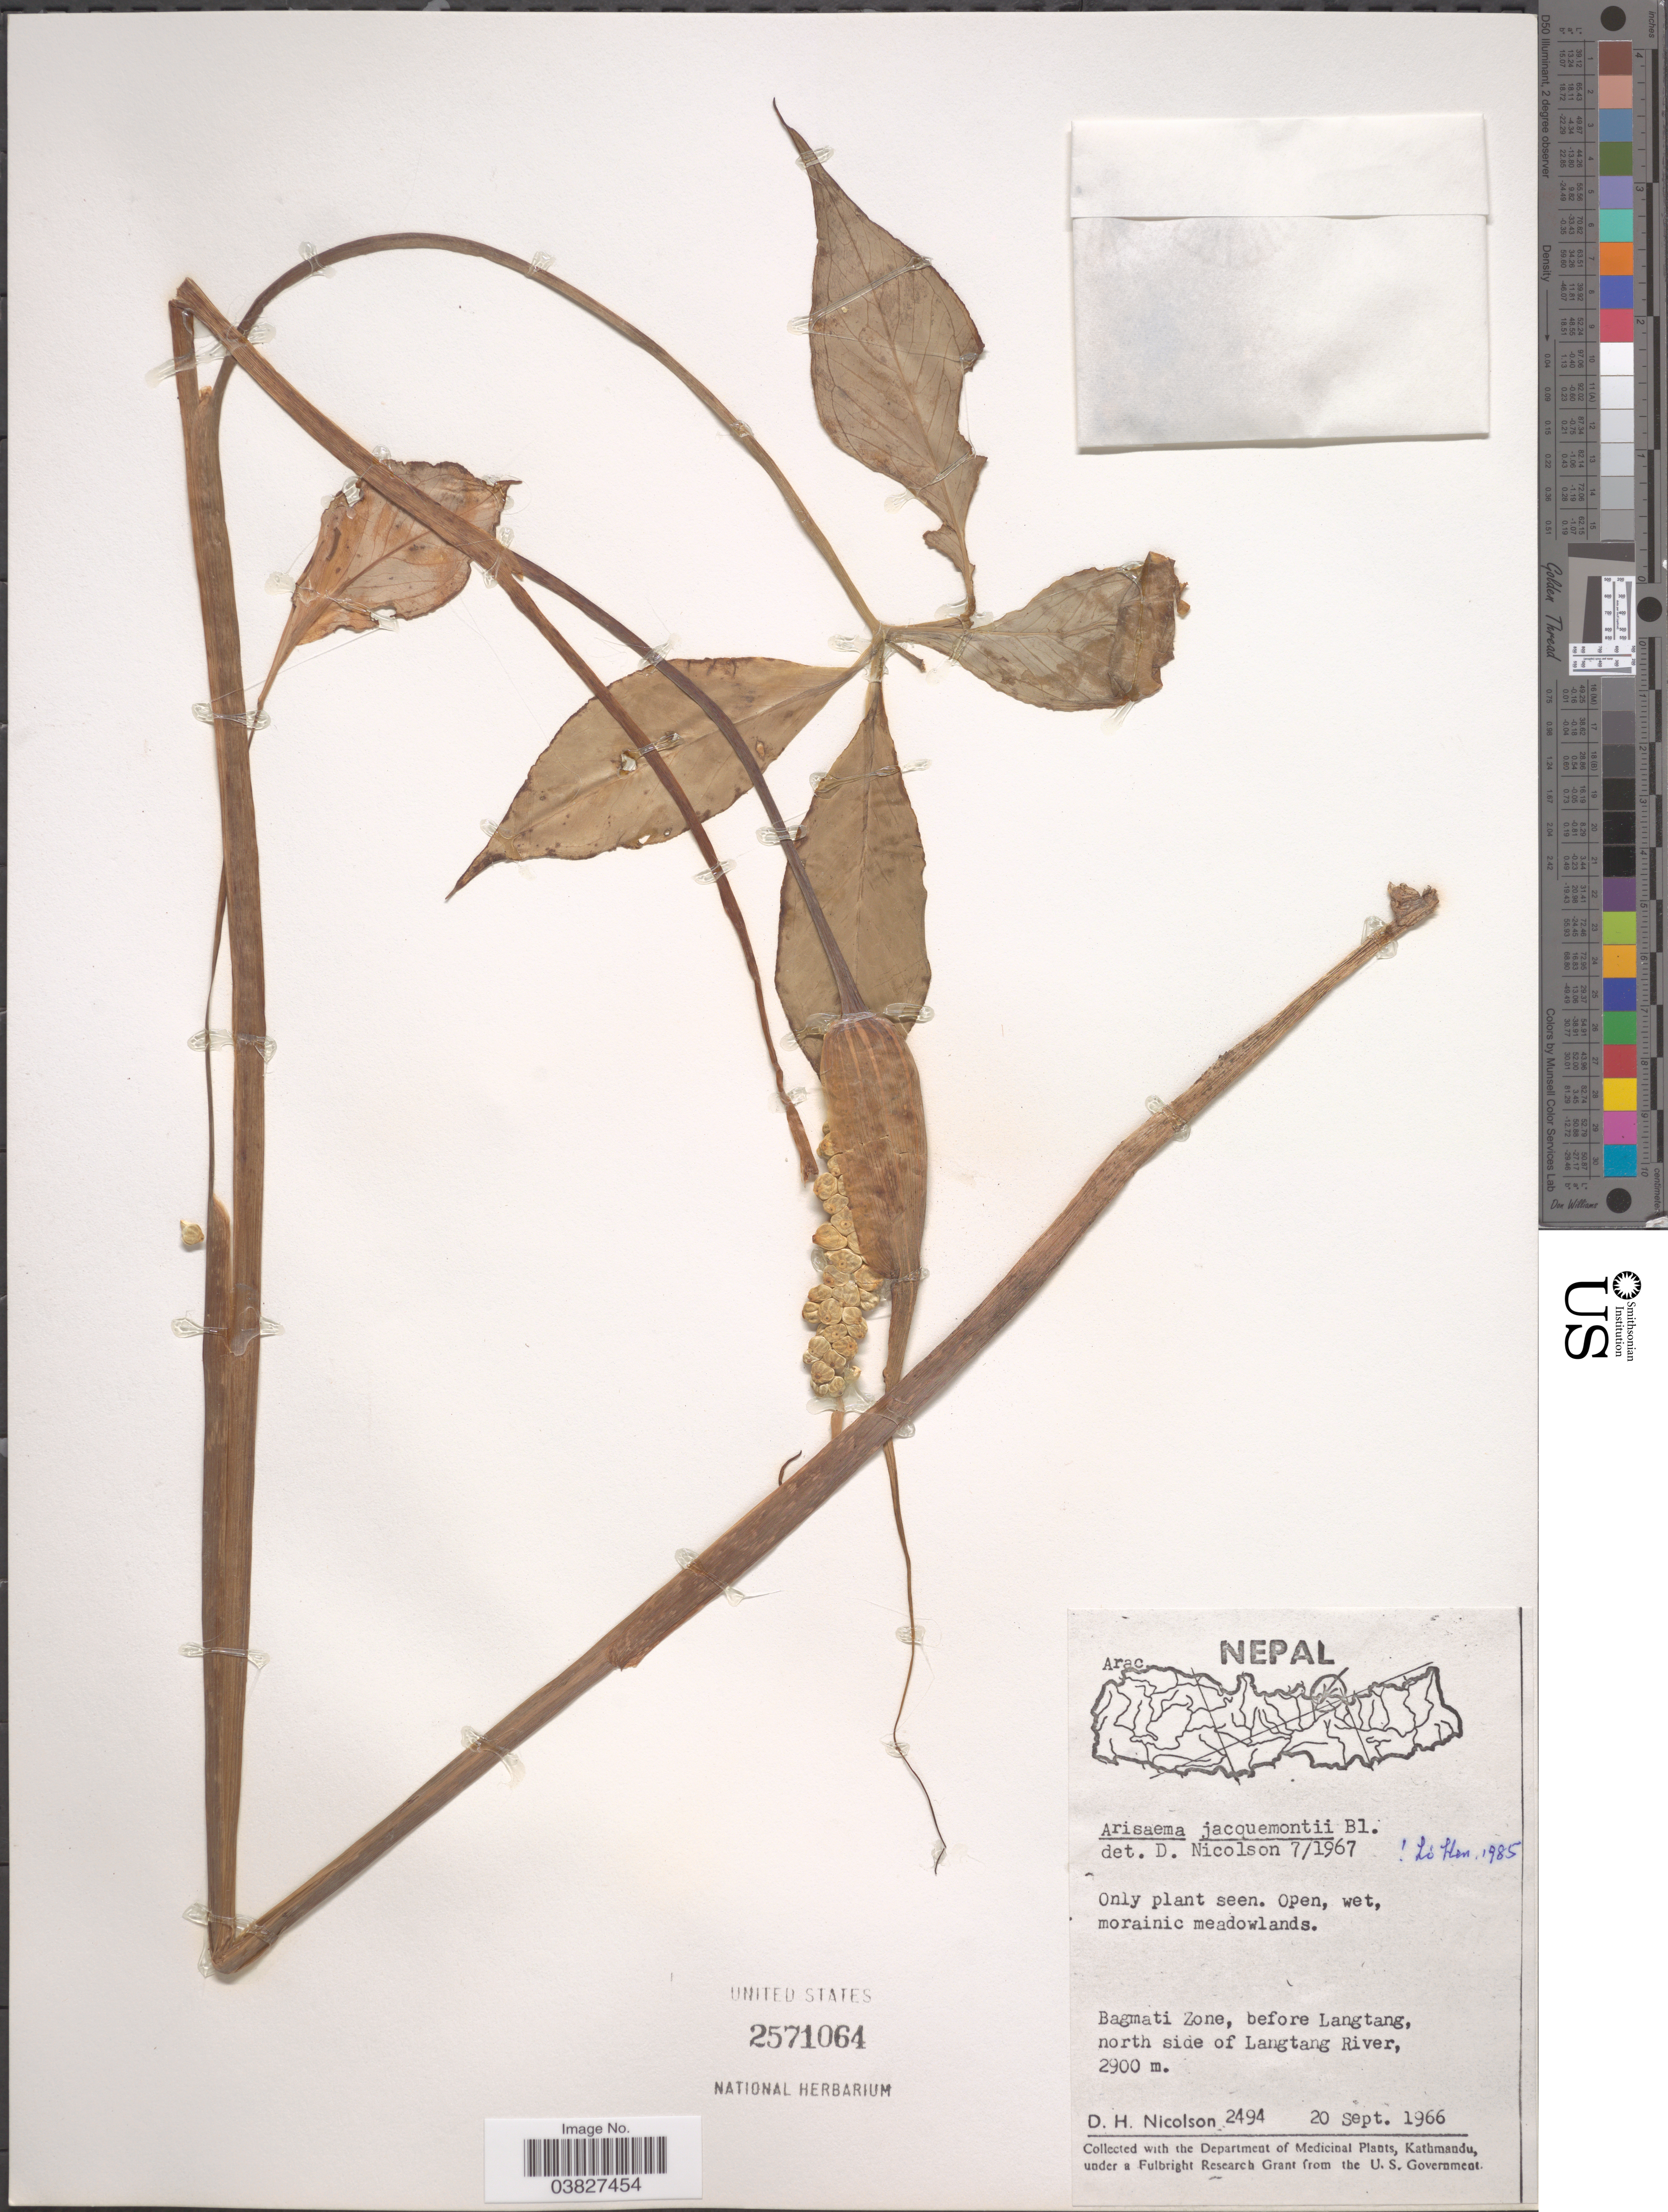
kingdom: Plantae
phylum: Tracheophyta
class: Liliopsida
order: Alismatales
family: Araceae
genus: Arisaema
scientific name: Arisaema jacquemontii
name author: Blume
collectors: D. H. Nicolson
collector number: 2494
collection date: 1966-09-20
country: Nepal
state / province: Bagmati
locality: Bagmati Zone, before Langtang, north side of Langtang River.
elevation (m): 2900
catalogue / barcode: US 2571064